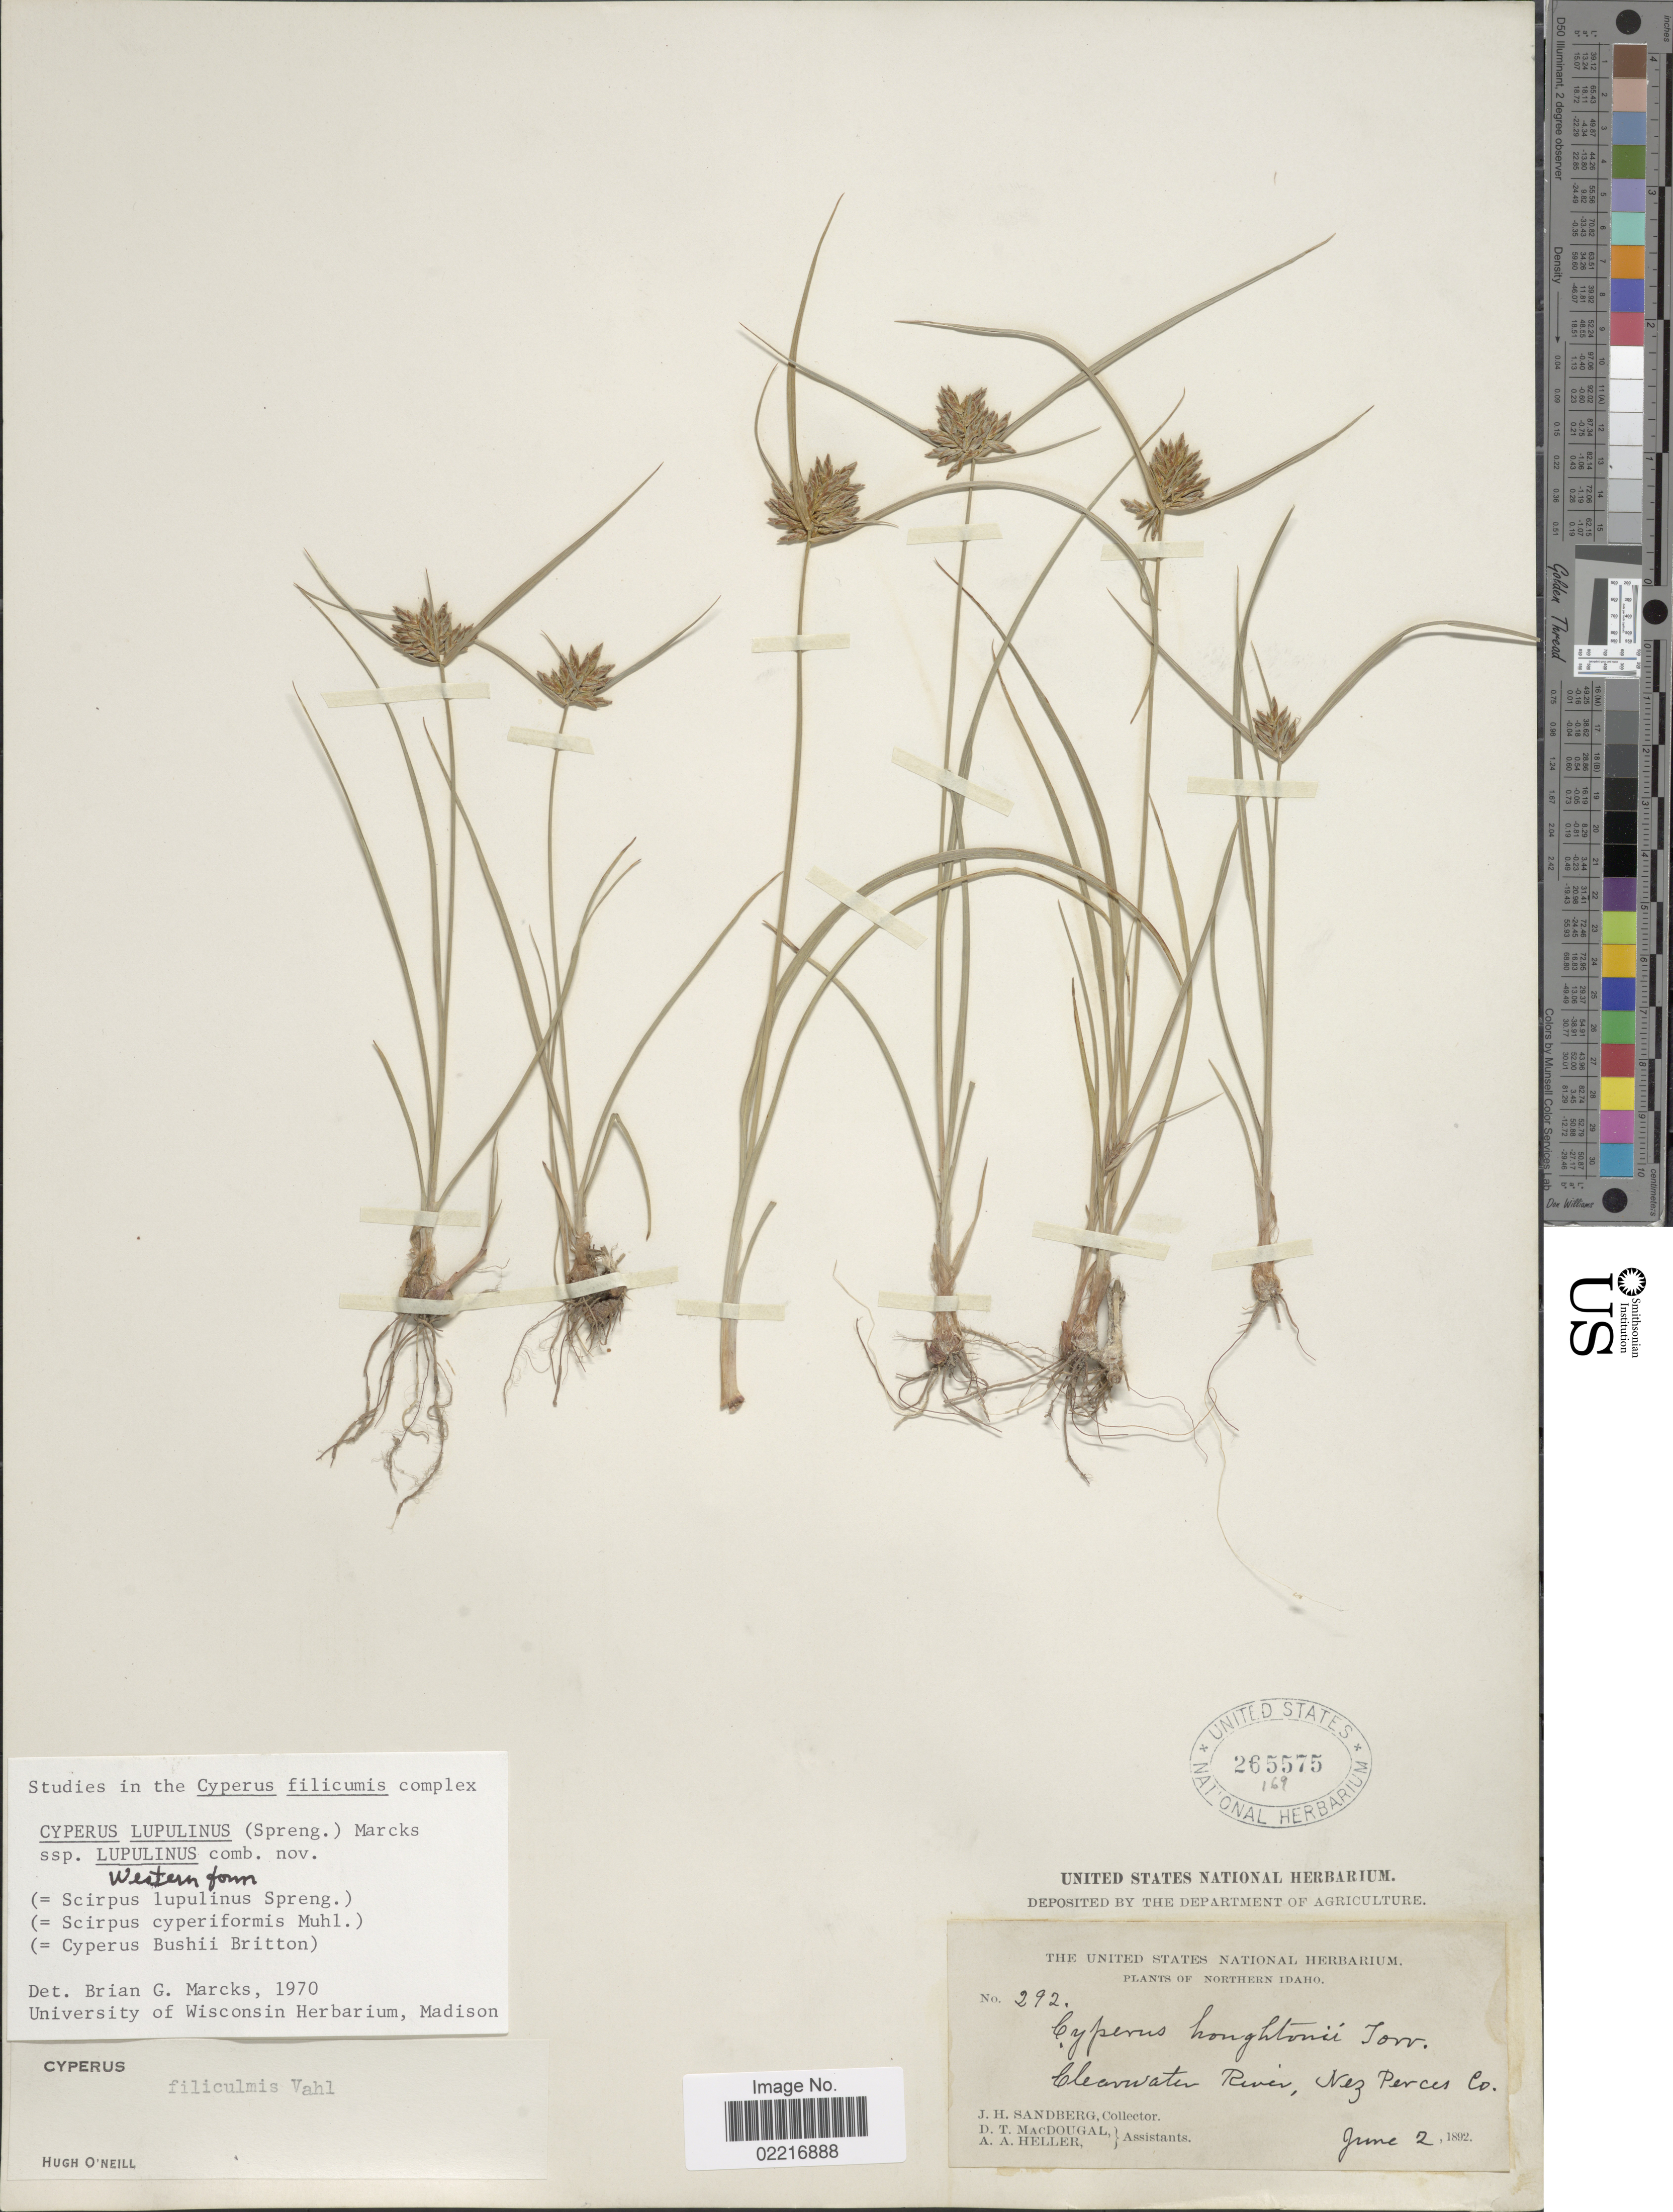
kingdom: Plantae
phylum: Tracheophyta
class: Liliopsida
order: Poales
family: Cyperaceae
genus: Cyperus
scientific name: Cyperus lupulinus subsp. lupulinus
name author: (Spreng.) Marcks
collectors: J. H. Sandberg, D. T. MacDougal & A. A. Heller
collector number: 292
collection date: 1892-06-02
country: United States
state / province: Idaho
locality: Northern Idaho, Clearwater River, Nez Perces Co.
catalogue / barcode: US 265575